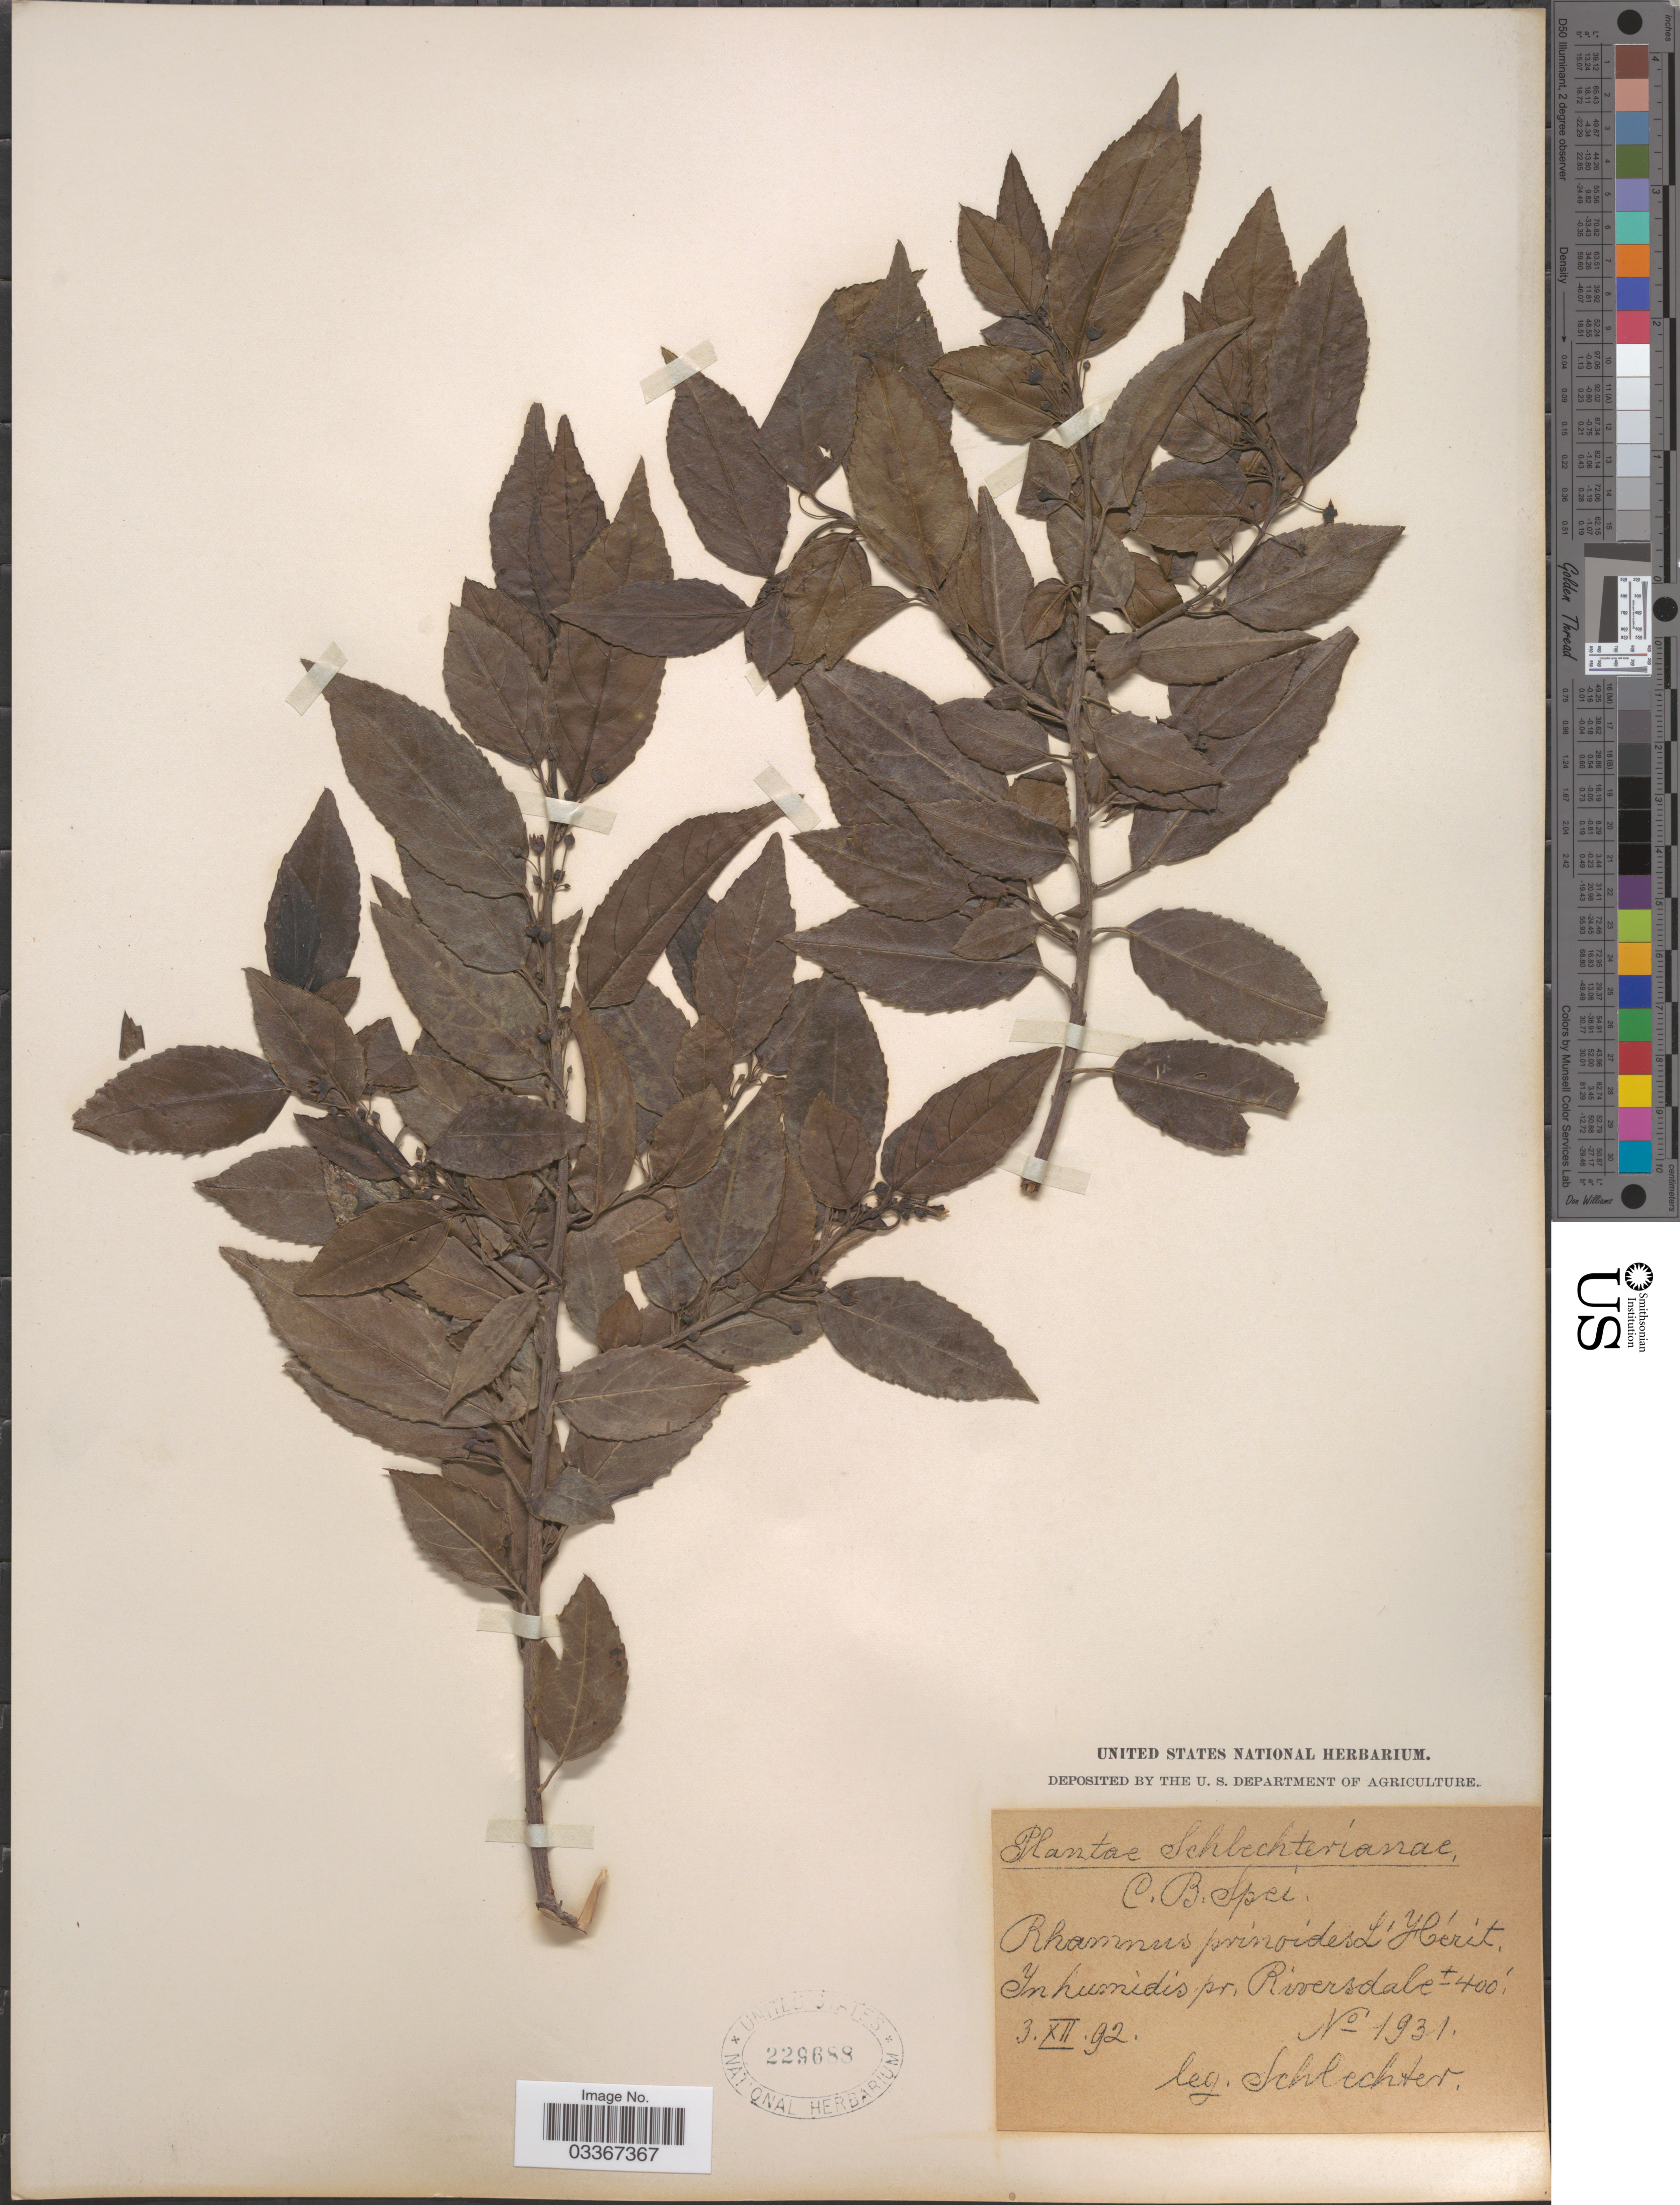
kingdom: Plantae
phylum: Tracheophyta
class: Magnoliopsida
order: Rosales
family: Rhamnaceae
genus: Rhamnus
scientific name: Rhamnus prinoides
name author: L'Hér.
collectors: Schlechter, --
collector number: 1931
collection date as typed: Transcribed d/m/y: 3/12/92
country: South Africa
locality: C.B.Spei. In humidis pr. Riversdale.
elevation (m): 122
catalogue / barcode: US 229688